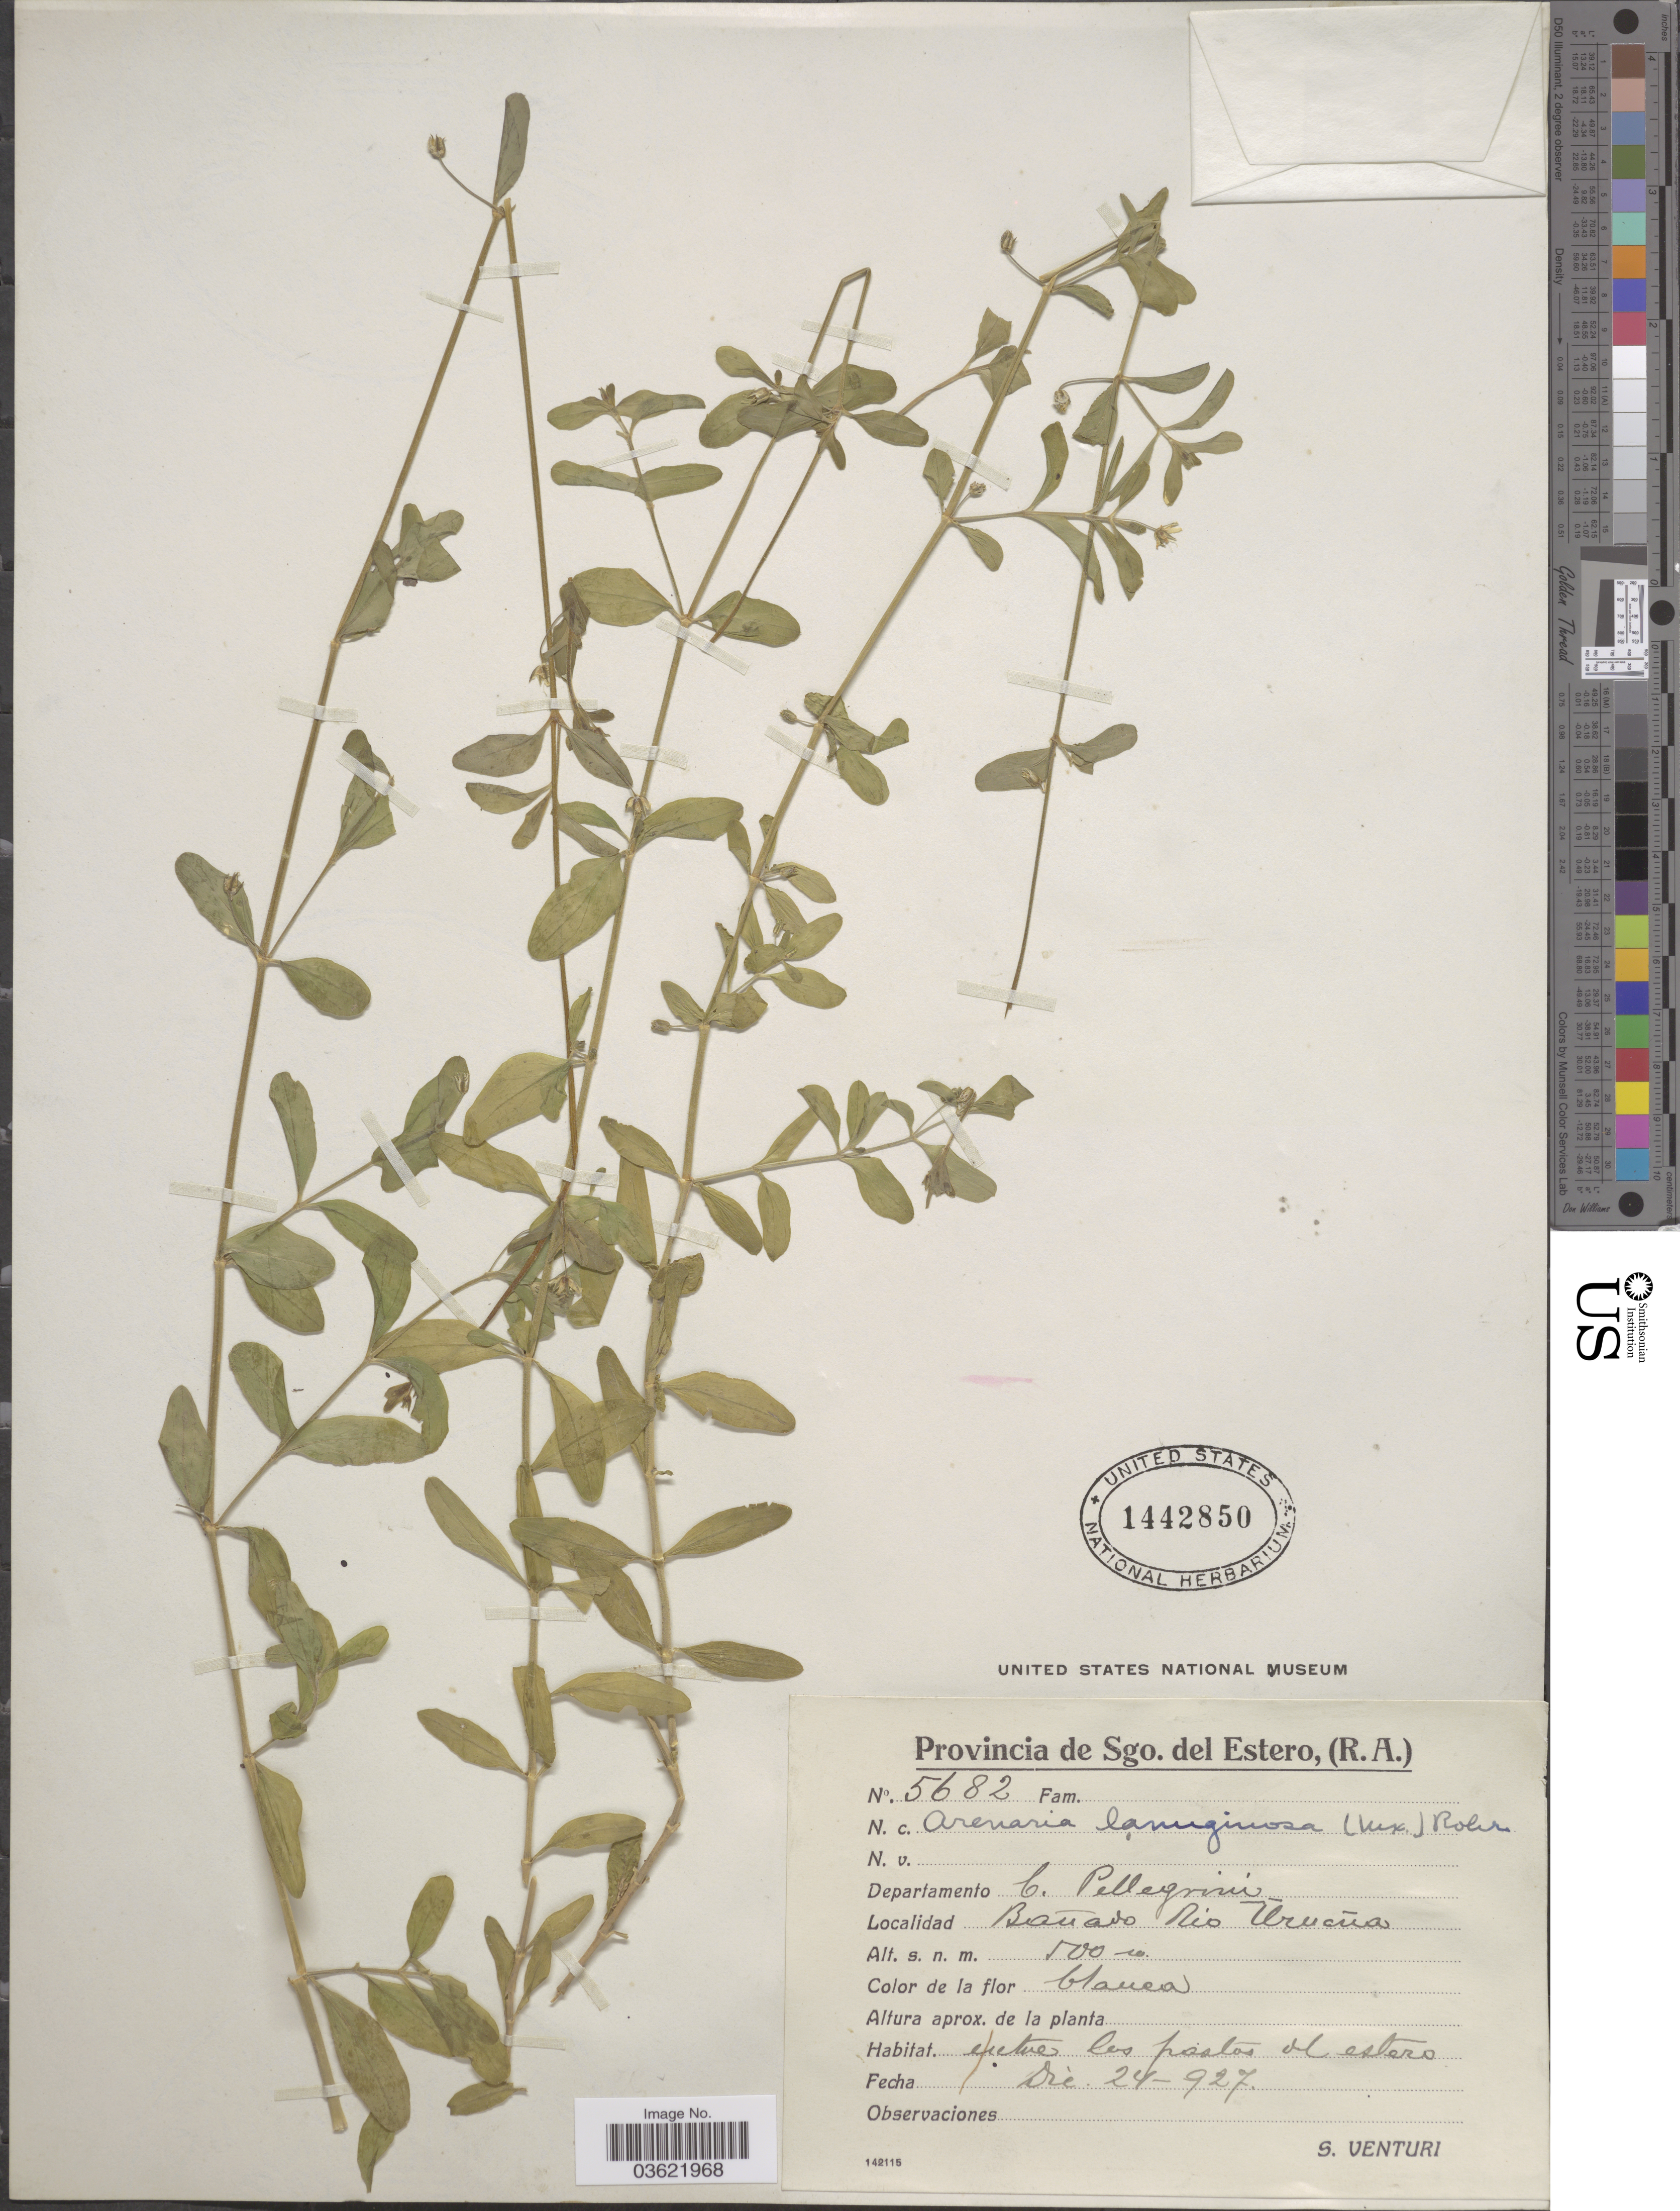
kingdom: Plantae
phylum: Tracheophyta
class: Magnoliopsida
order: Caryophyllales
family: Caryophyllaceae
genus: Arenaria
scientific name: Arenaria lanuginosa var. megalantha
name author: Rohrb.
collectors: S. Venturi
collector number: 5682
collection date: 1927-12-24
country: Argentina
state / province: Santiago del Estero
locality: Departamento C. Pellegrini. Bañado Rio Urueña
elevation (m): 500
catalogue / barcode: US 1442850